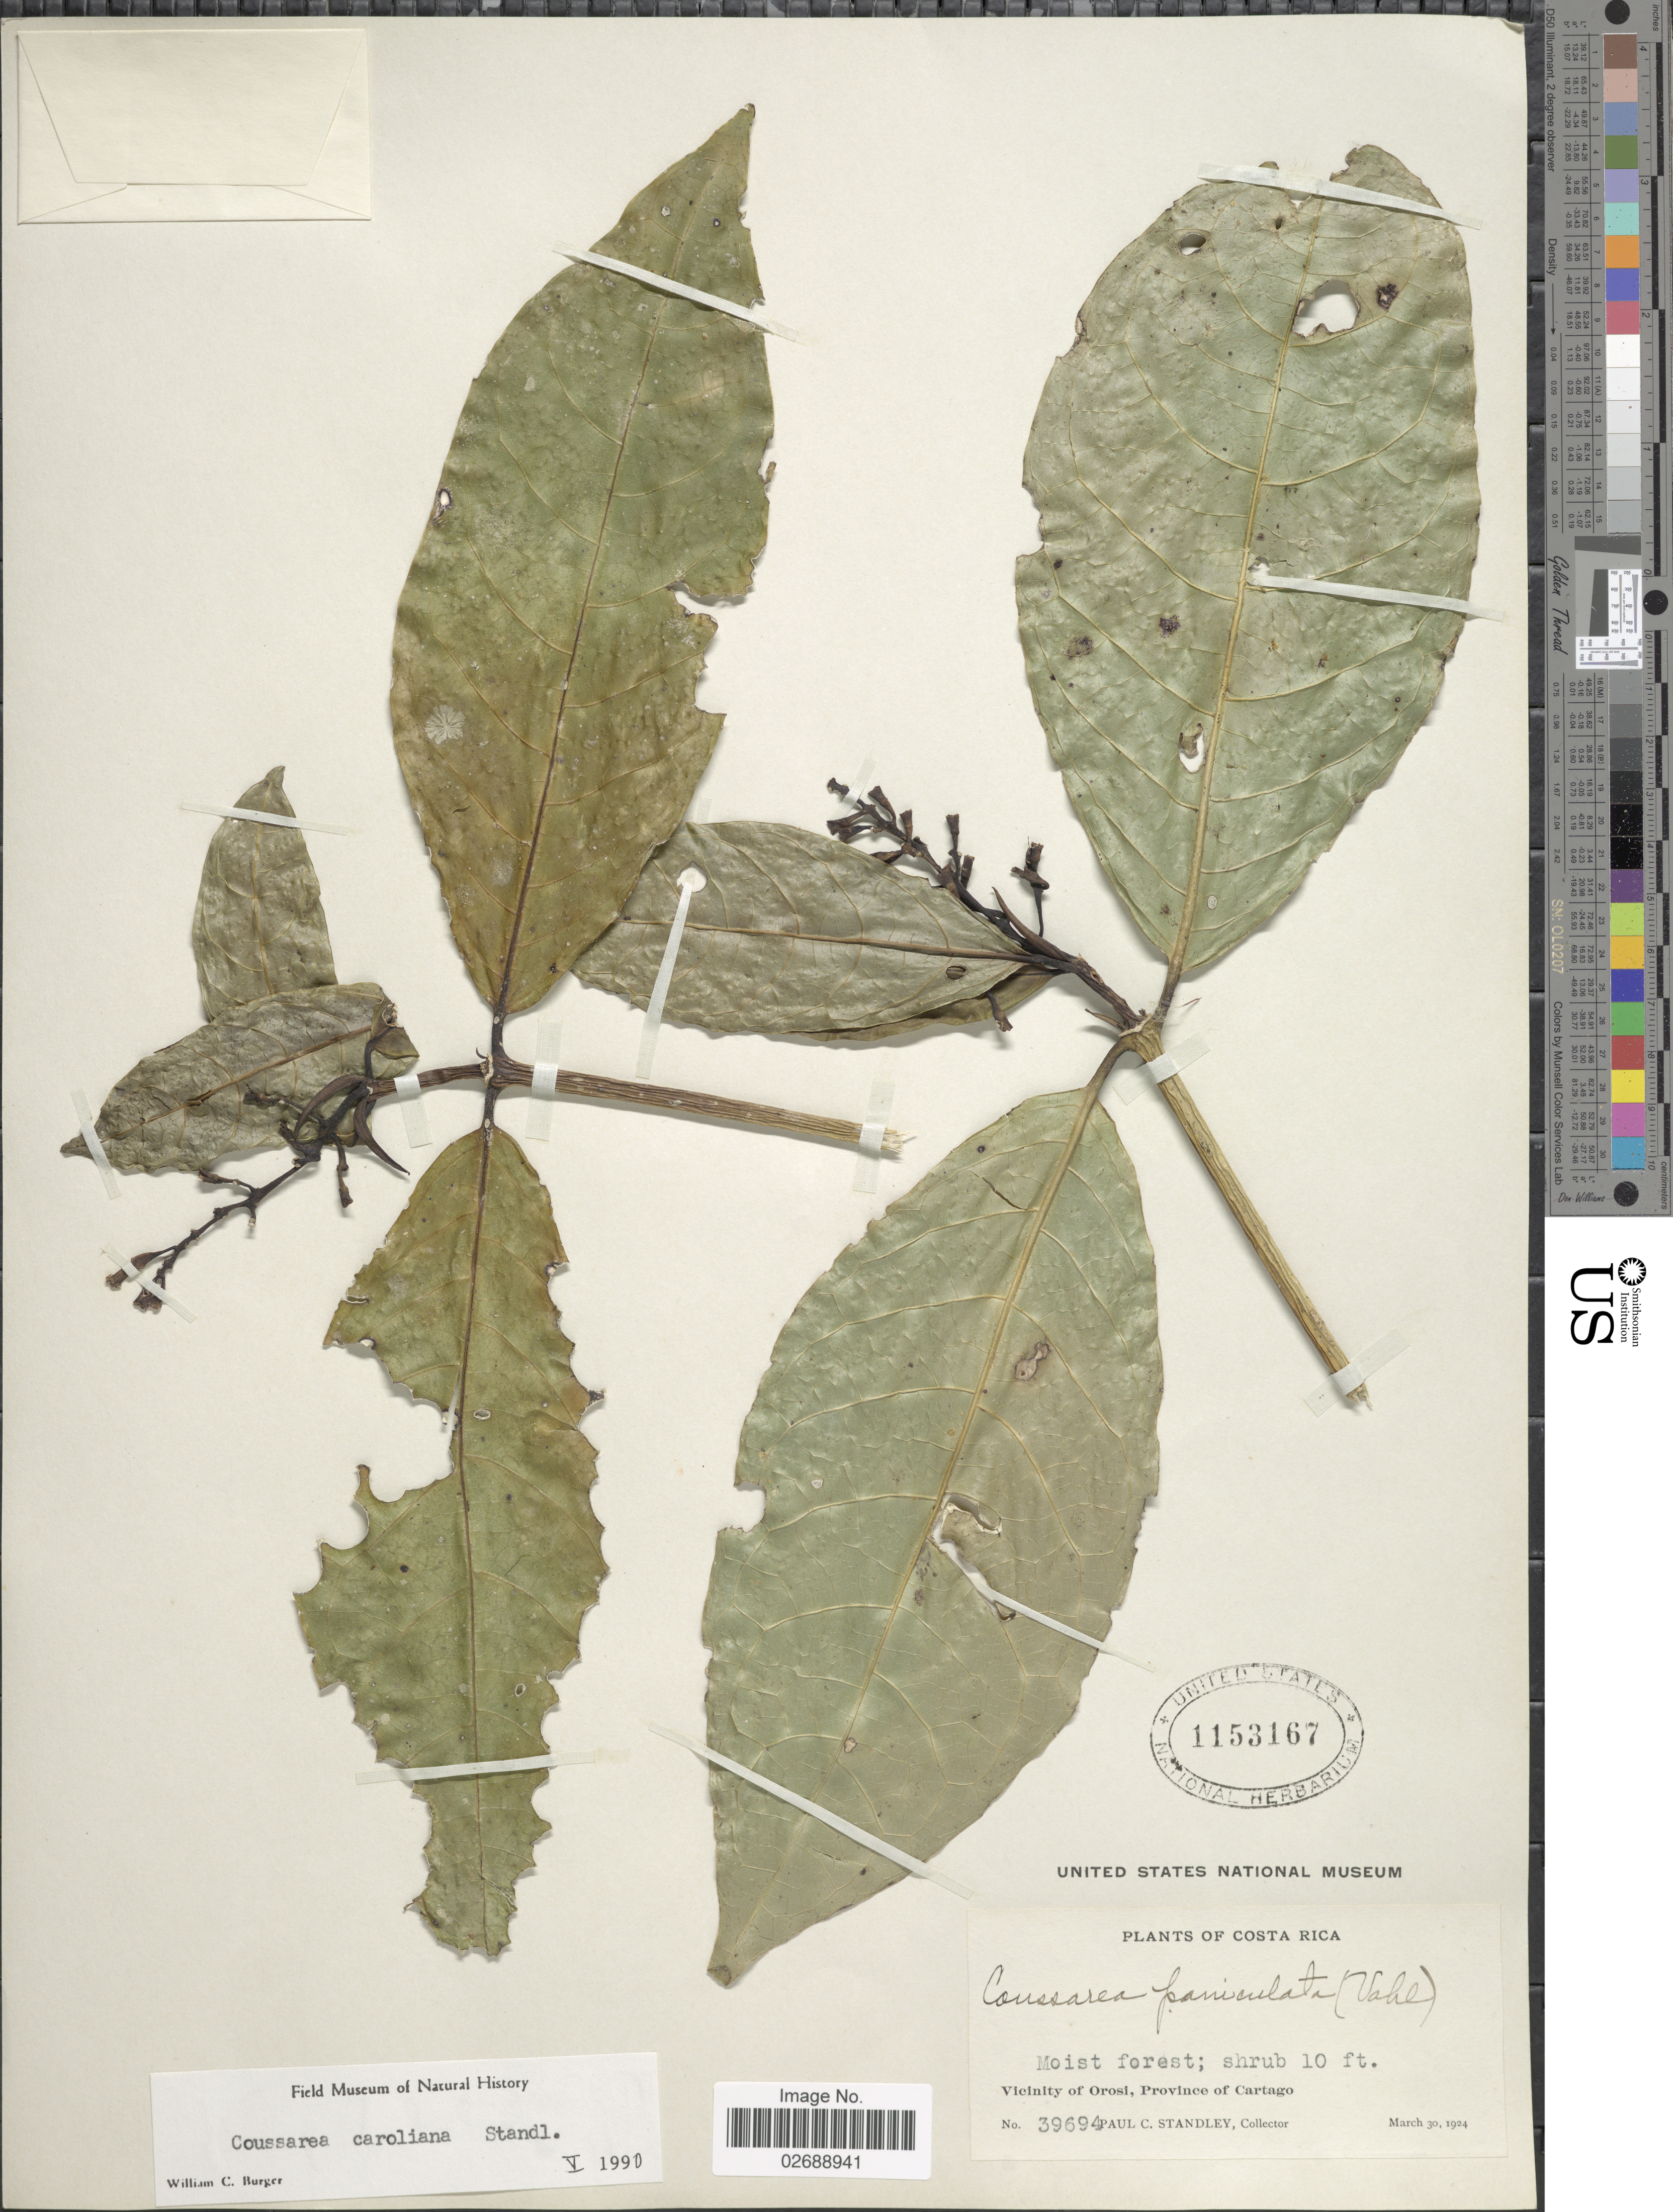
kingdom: Plantae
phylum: Tracheophyta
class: Magnoliopsida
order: Gentianales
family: Rubiaceae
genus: Coussarea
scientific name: Coussarea caroliana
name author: Standl.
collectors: P. C. Standley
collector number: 39694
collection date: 1924-03-30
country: Costa Rica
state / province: Cartago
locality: Vicinity of Orosi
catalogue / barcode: US 1153167